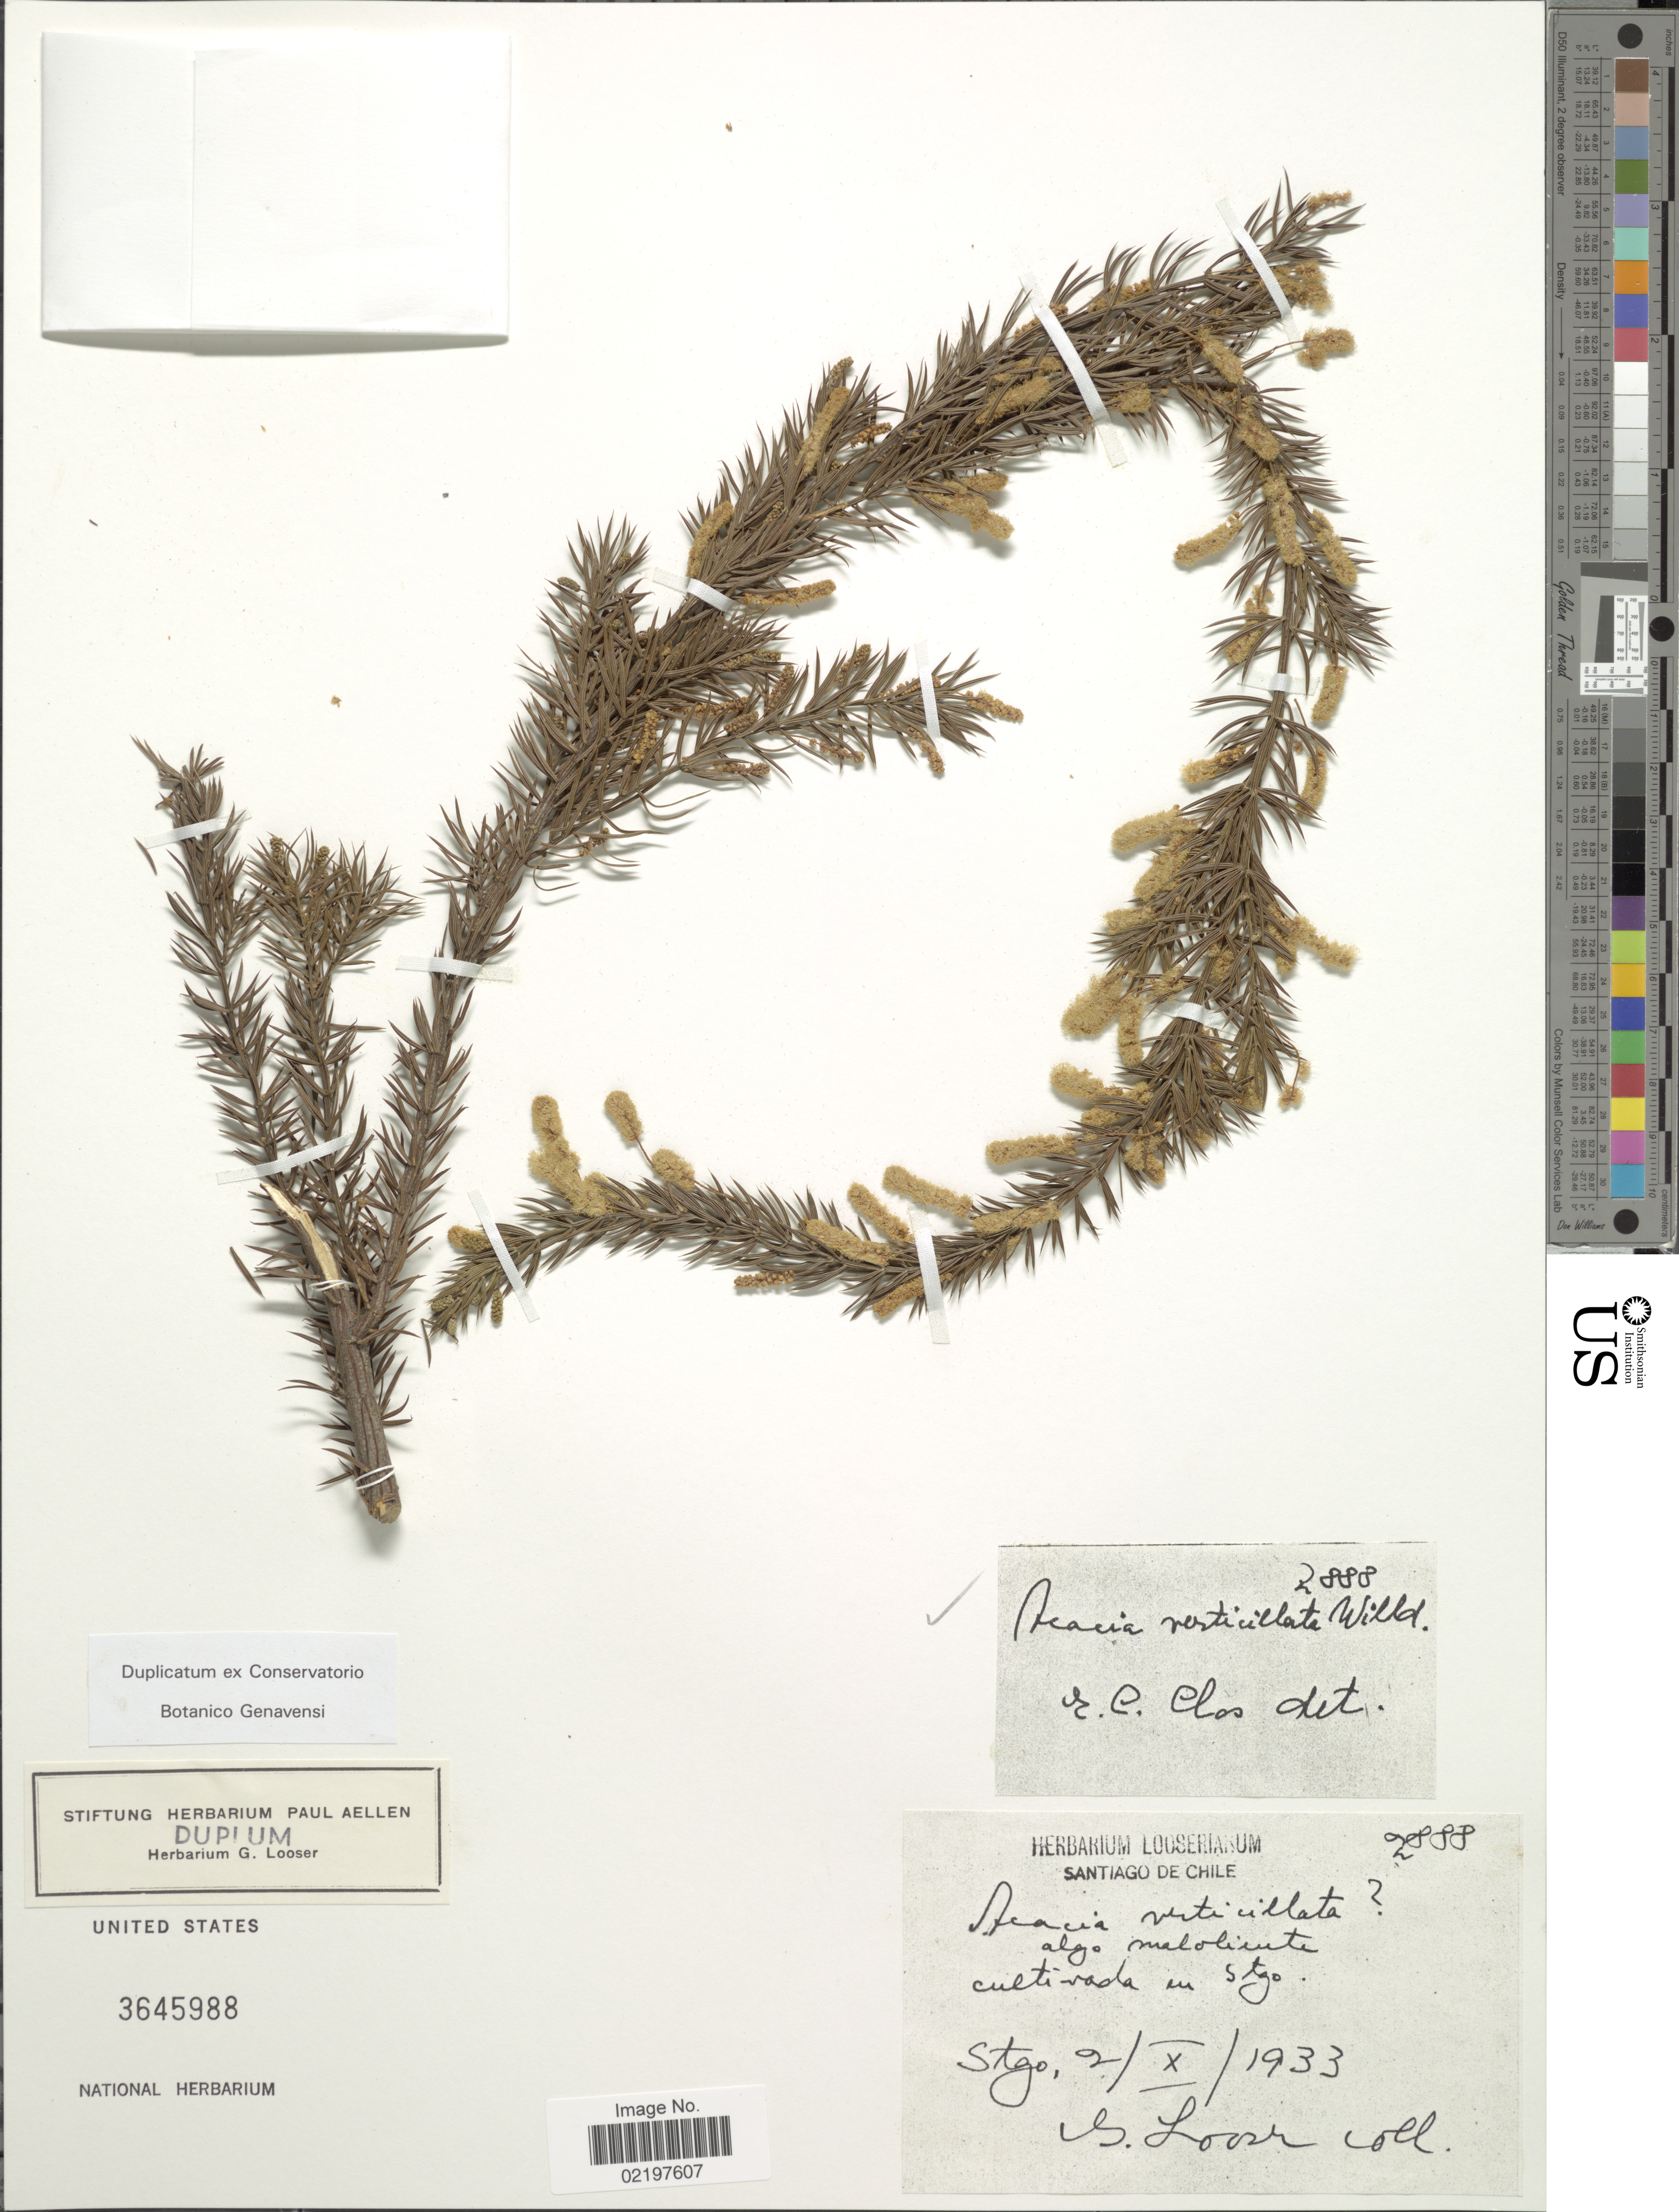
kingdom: Plantae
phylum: Tracheophyta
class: Magnoliopsida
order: Fabales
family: Fabaceae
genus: Acacia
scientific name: Acacia verticillata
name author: (L'Hér.) Willd.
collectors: S. Love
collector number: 2888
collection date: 1933-10-02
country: Chile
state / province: Región Metropolitana (RM)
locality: Santiago de chile, Stgo.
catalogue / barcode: US 3645988